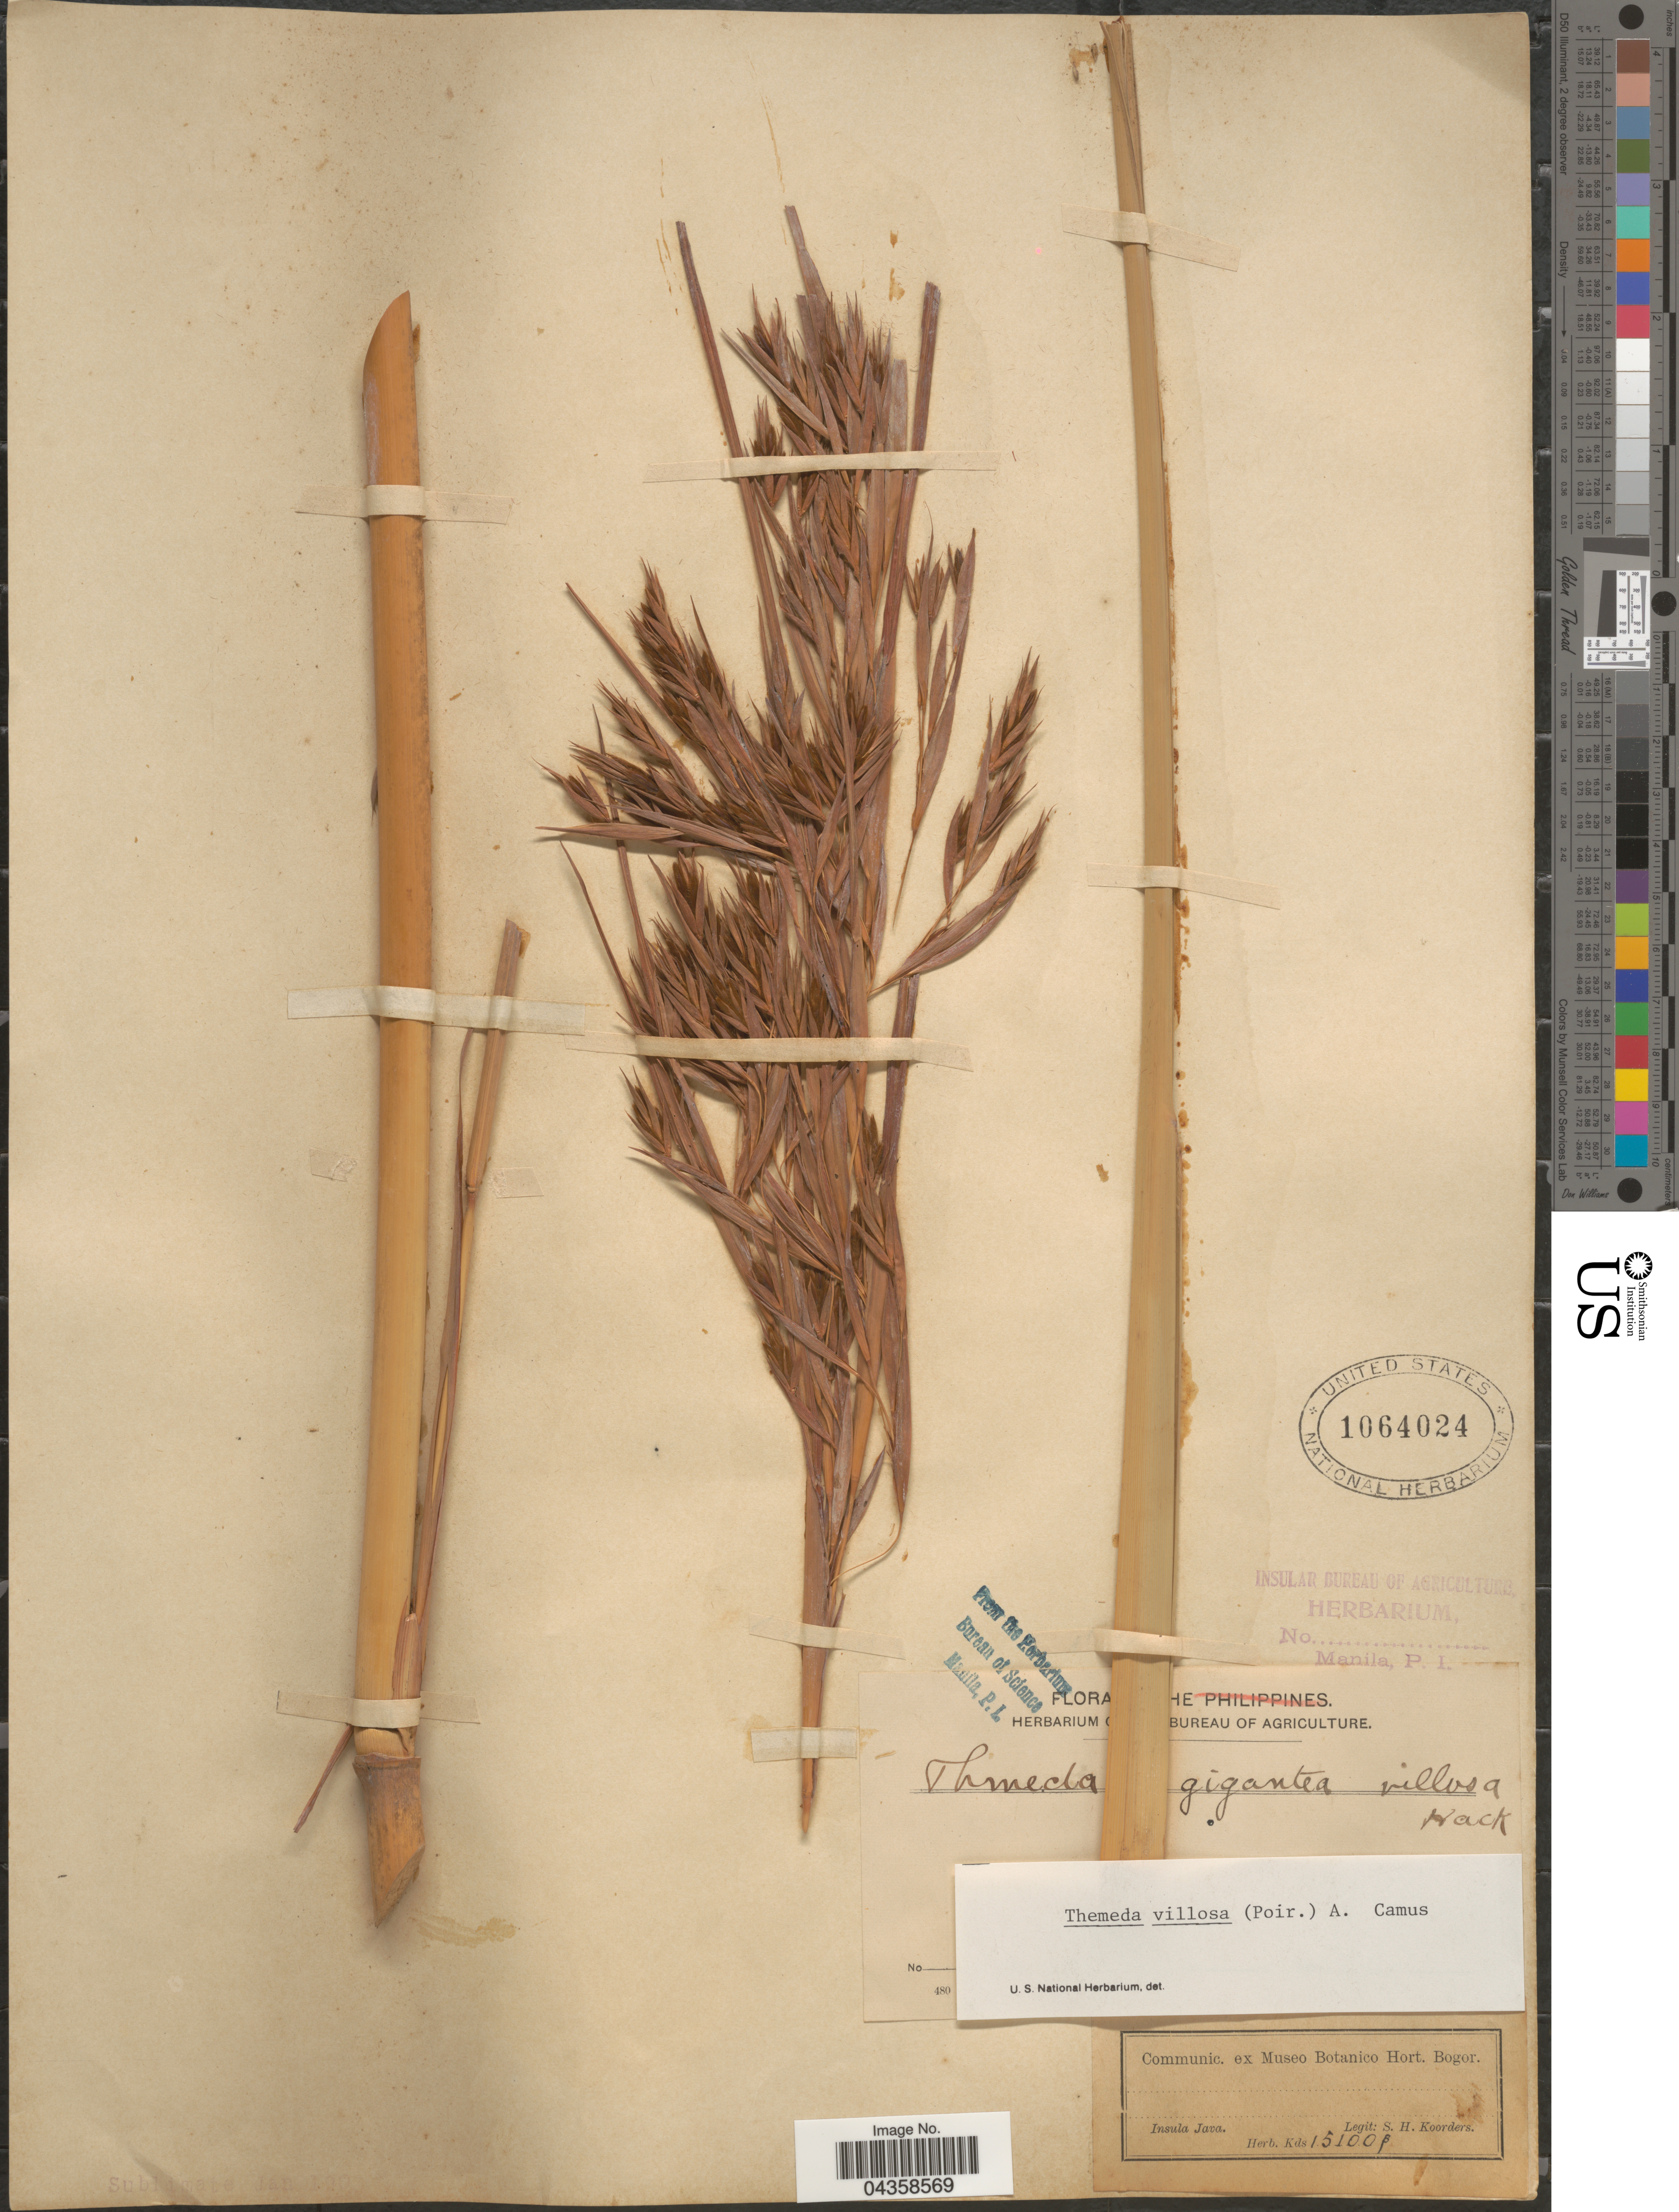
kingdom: Plantae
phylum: Tracheophyta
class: Liliopsida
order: Poales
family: Poaceae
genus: Themeda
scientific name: Themeda villosa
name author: (Lam.) A. Camus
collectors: S. H. Koorders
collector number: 151001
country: Indonesia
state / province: Java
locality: Insula Java.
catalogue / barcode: US 1064024